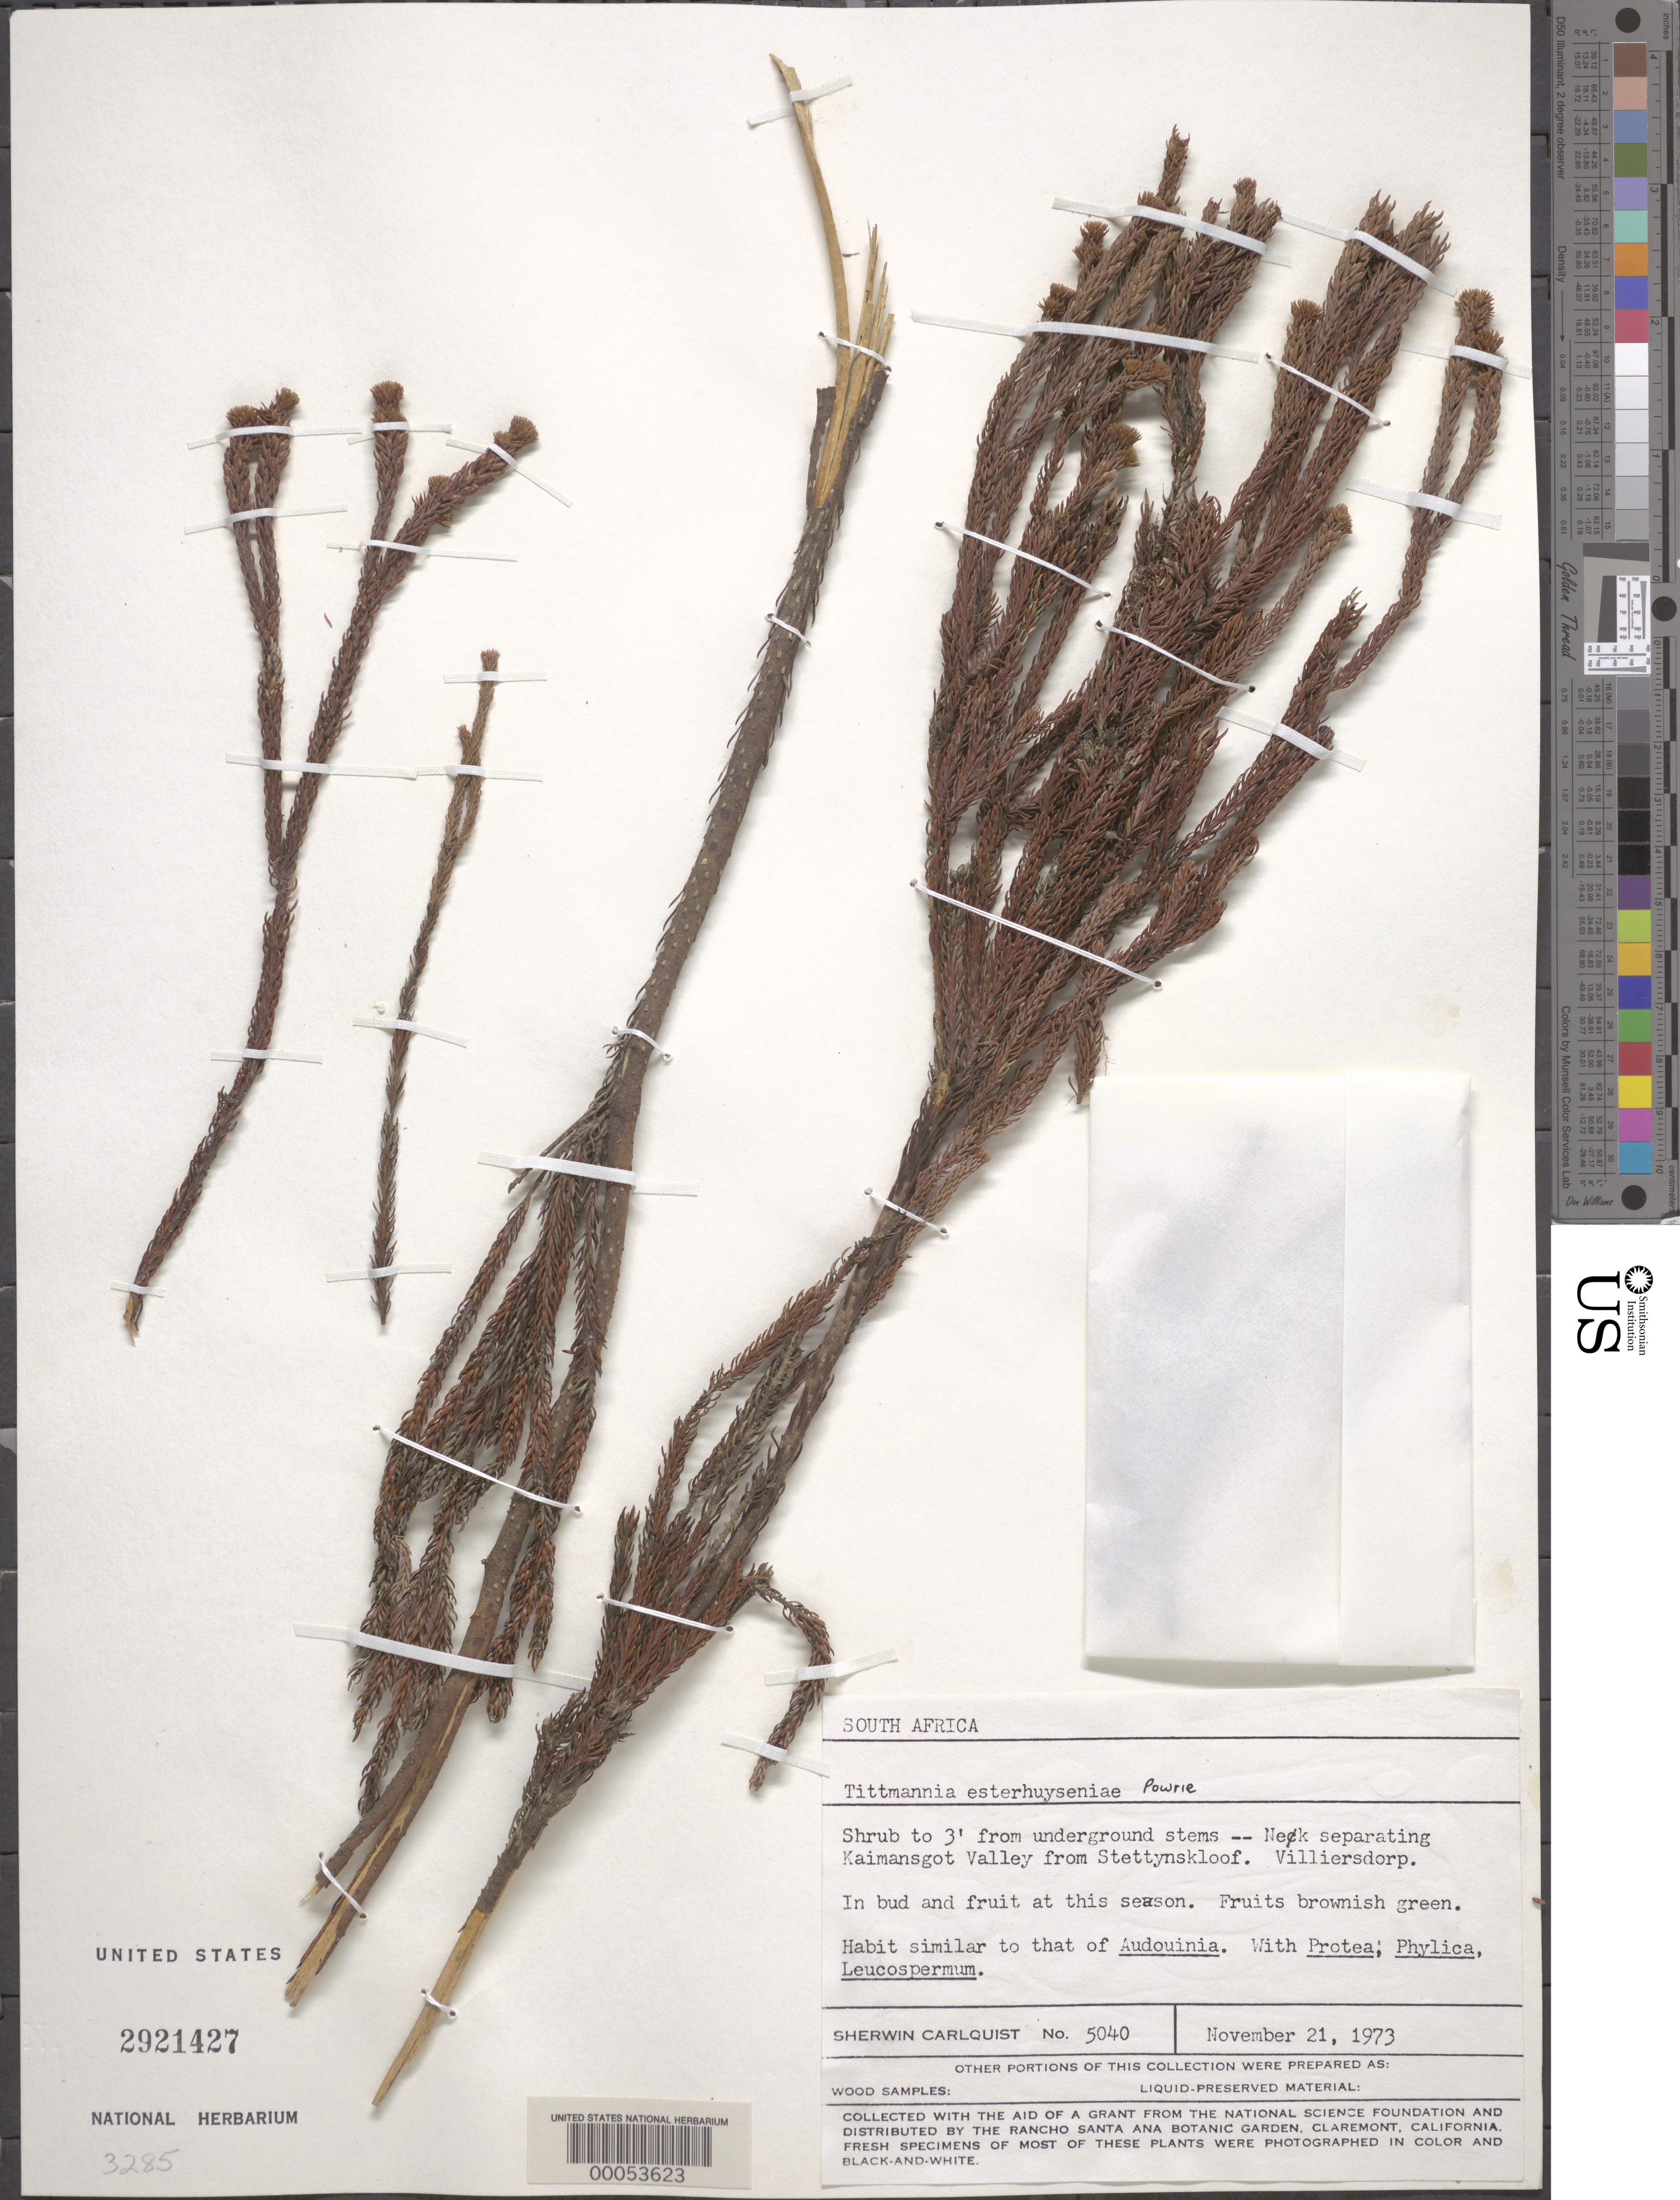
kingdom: Plantae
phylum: Tracheophyta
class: Magnoliopsida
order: Bruniales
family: Bruniaceae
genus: Audouinia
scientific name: Audouinia esterhuyseniae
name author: (Powrie) A.V. Hall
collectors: S. Carlquist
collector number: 5040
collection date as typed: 21 Nov 1973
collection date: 1973-11-21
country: South Africa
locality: Neck separating kaimansgot valley from stettynskloof. villiers- dorp.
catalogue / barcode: US 2921427